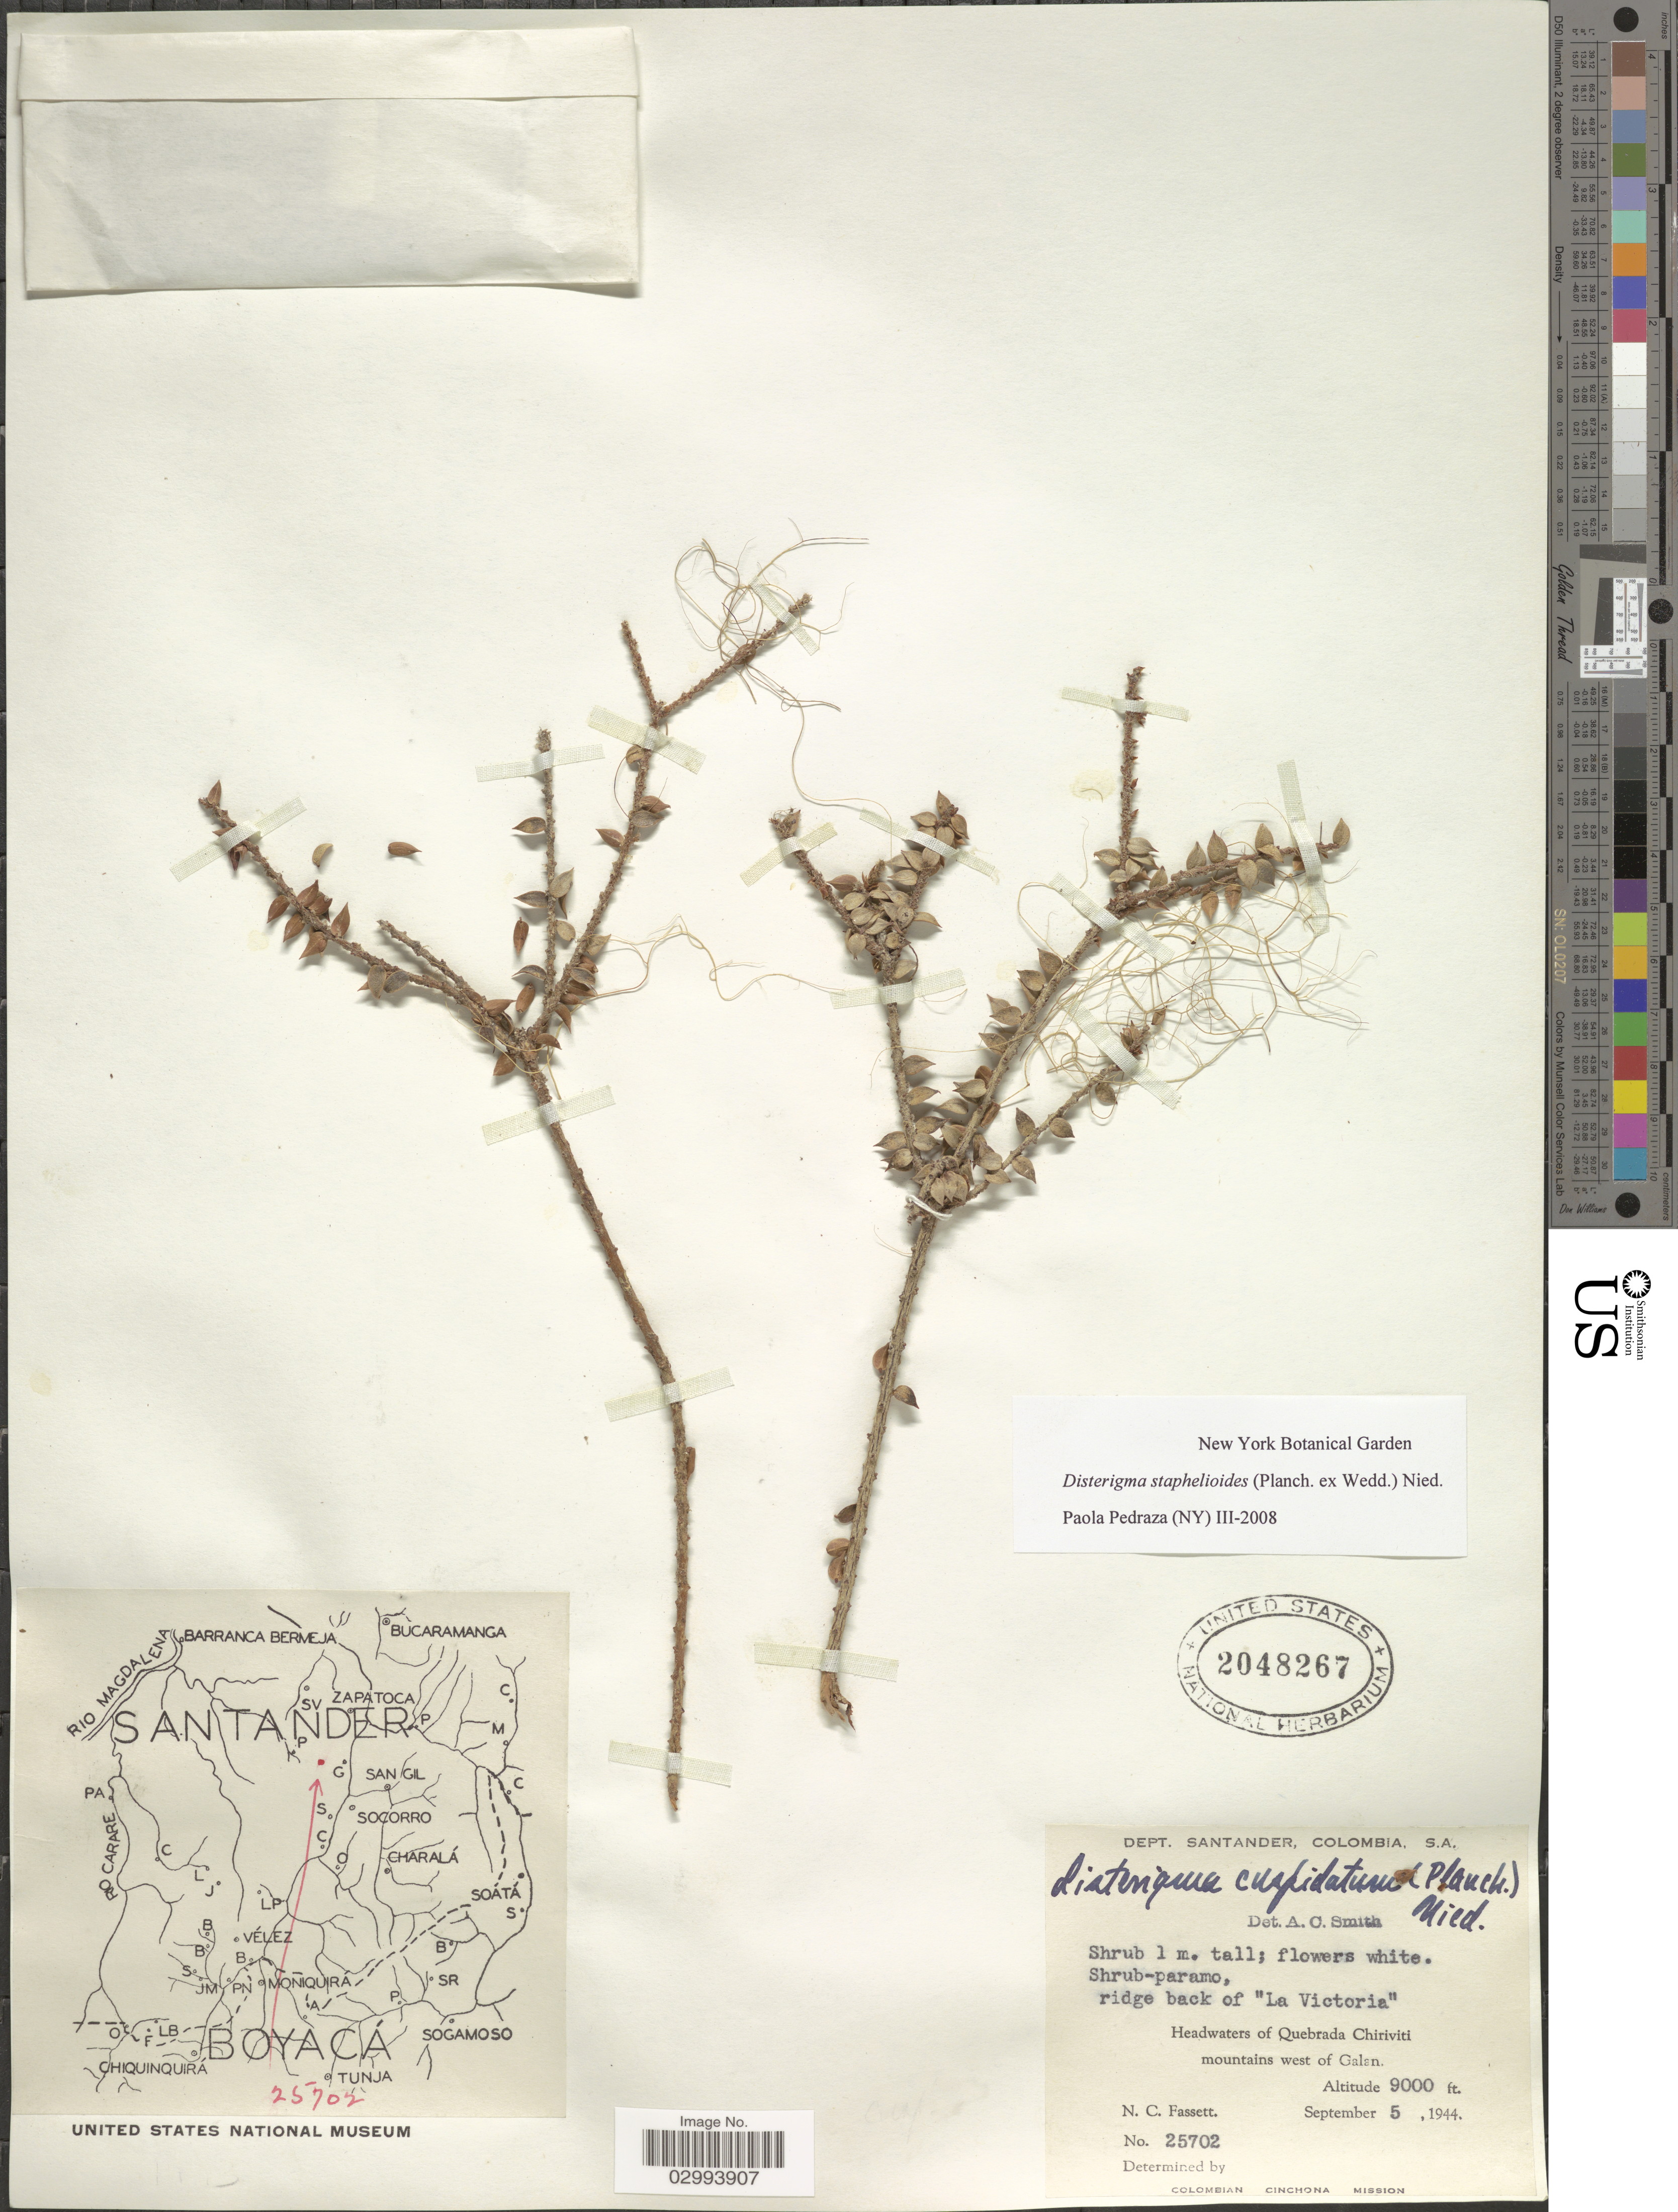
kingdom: Plantae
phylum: Tracheophyta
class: Magnoliopsida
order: Ericales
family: Ericaceae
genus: Disterigma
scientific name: Disterigma staphelioides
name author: (Planch. ex Wedd.) Nied.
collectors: N. C. Fassett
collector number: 25702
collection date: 1944-09-05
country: Colombia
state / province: Santander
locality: Dept. Santander. Shrub-paramo, ridge back of "La Victoria". Headwaters of Quebrada Chiriviti mountains west of Galan.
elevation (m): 2743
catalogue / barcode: US 2048267